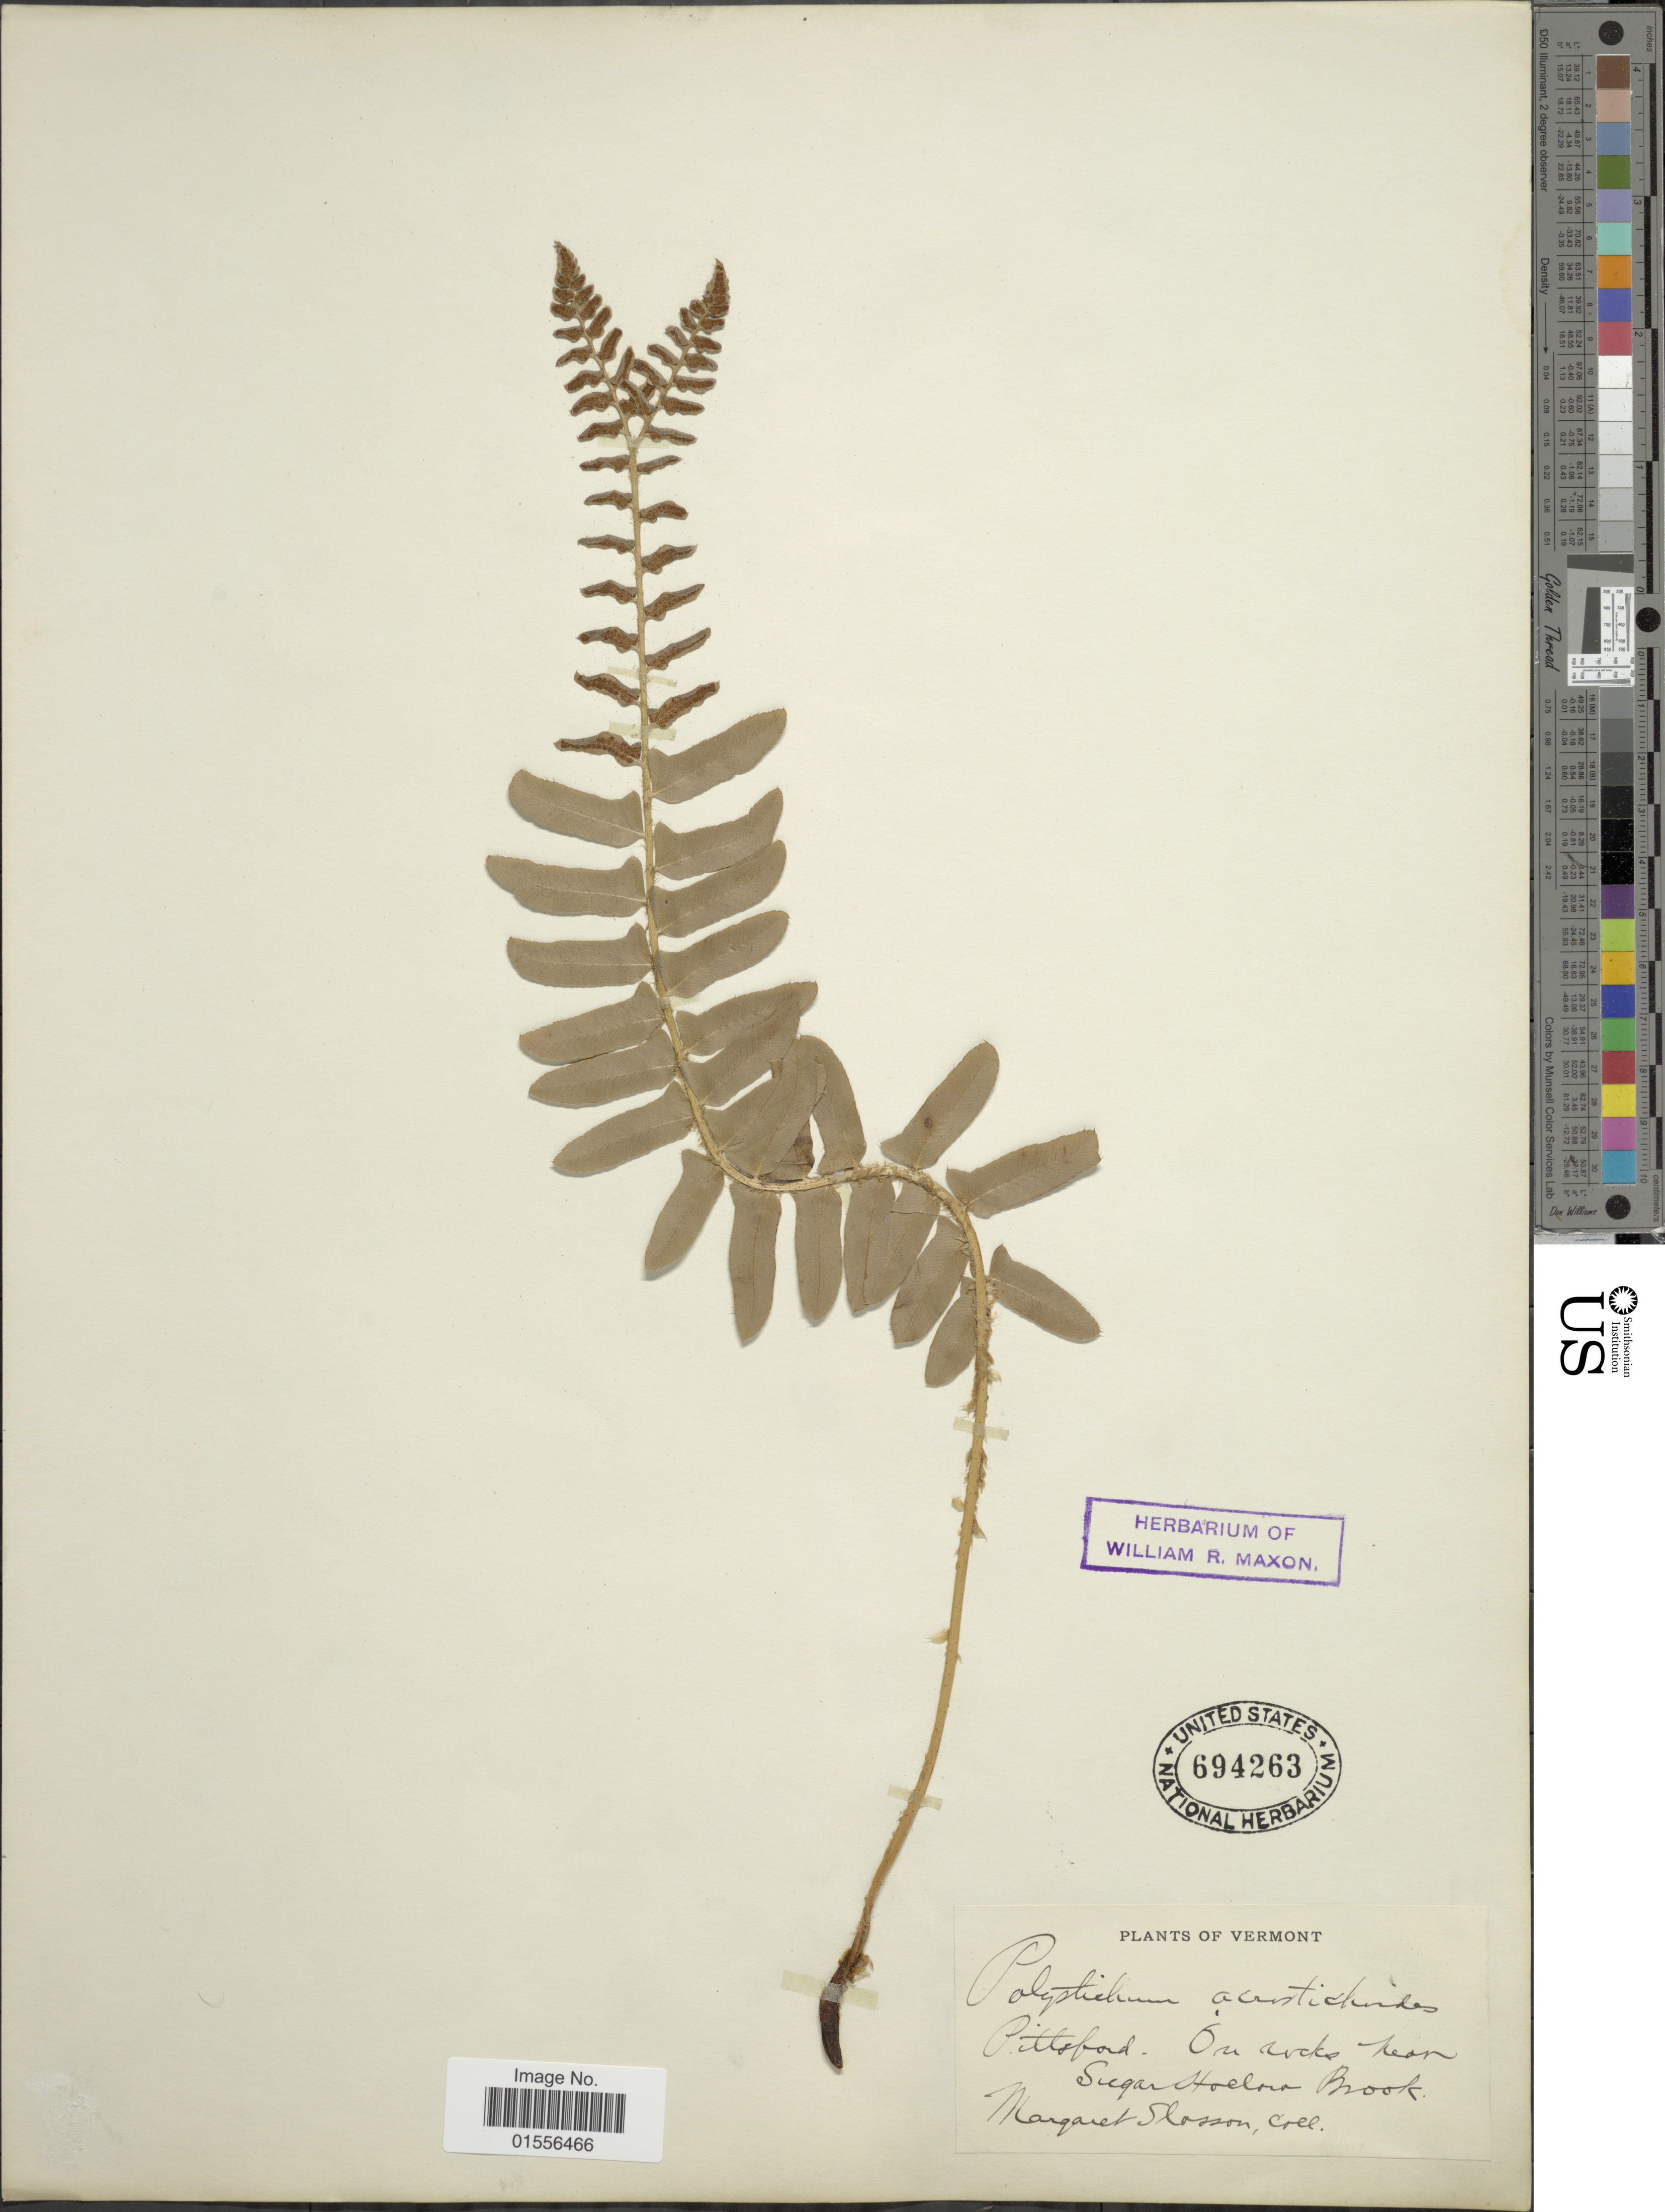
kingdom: Plantae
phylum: Tracheophyta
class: Polypodiopsida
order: Polypodiales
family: Dryopteridaceae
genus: Polystichum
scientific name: Polystichum acrostichoides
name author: (Michx.) Schott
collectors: M. Slosson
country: United States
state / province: Vermont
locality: Pittsford, On rocks near Sugar Hollow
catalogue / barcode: US 694263